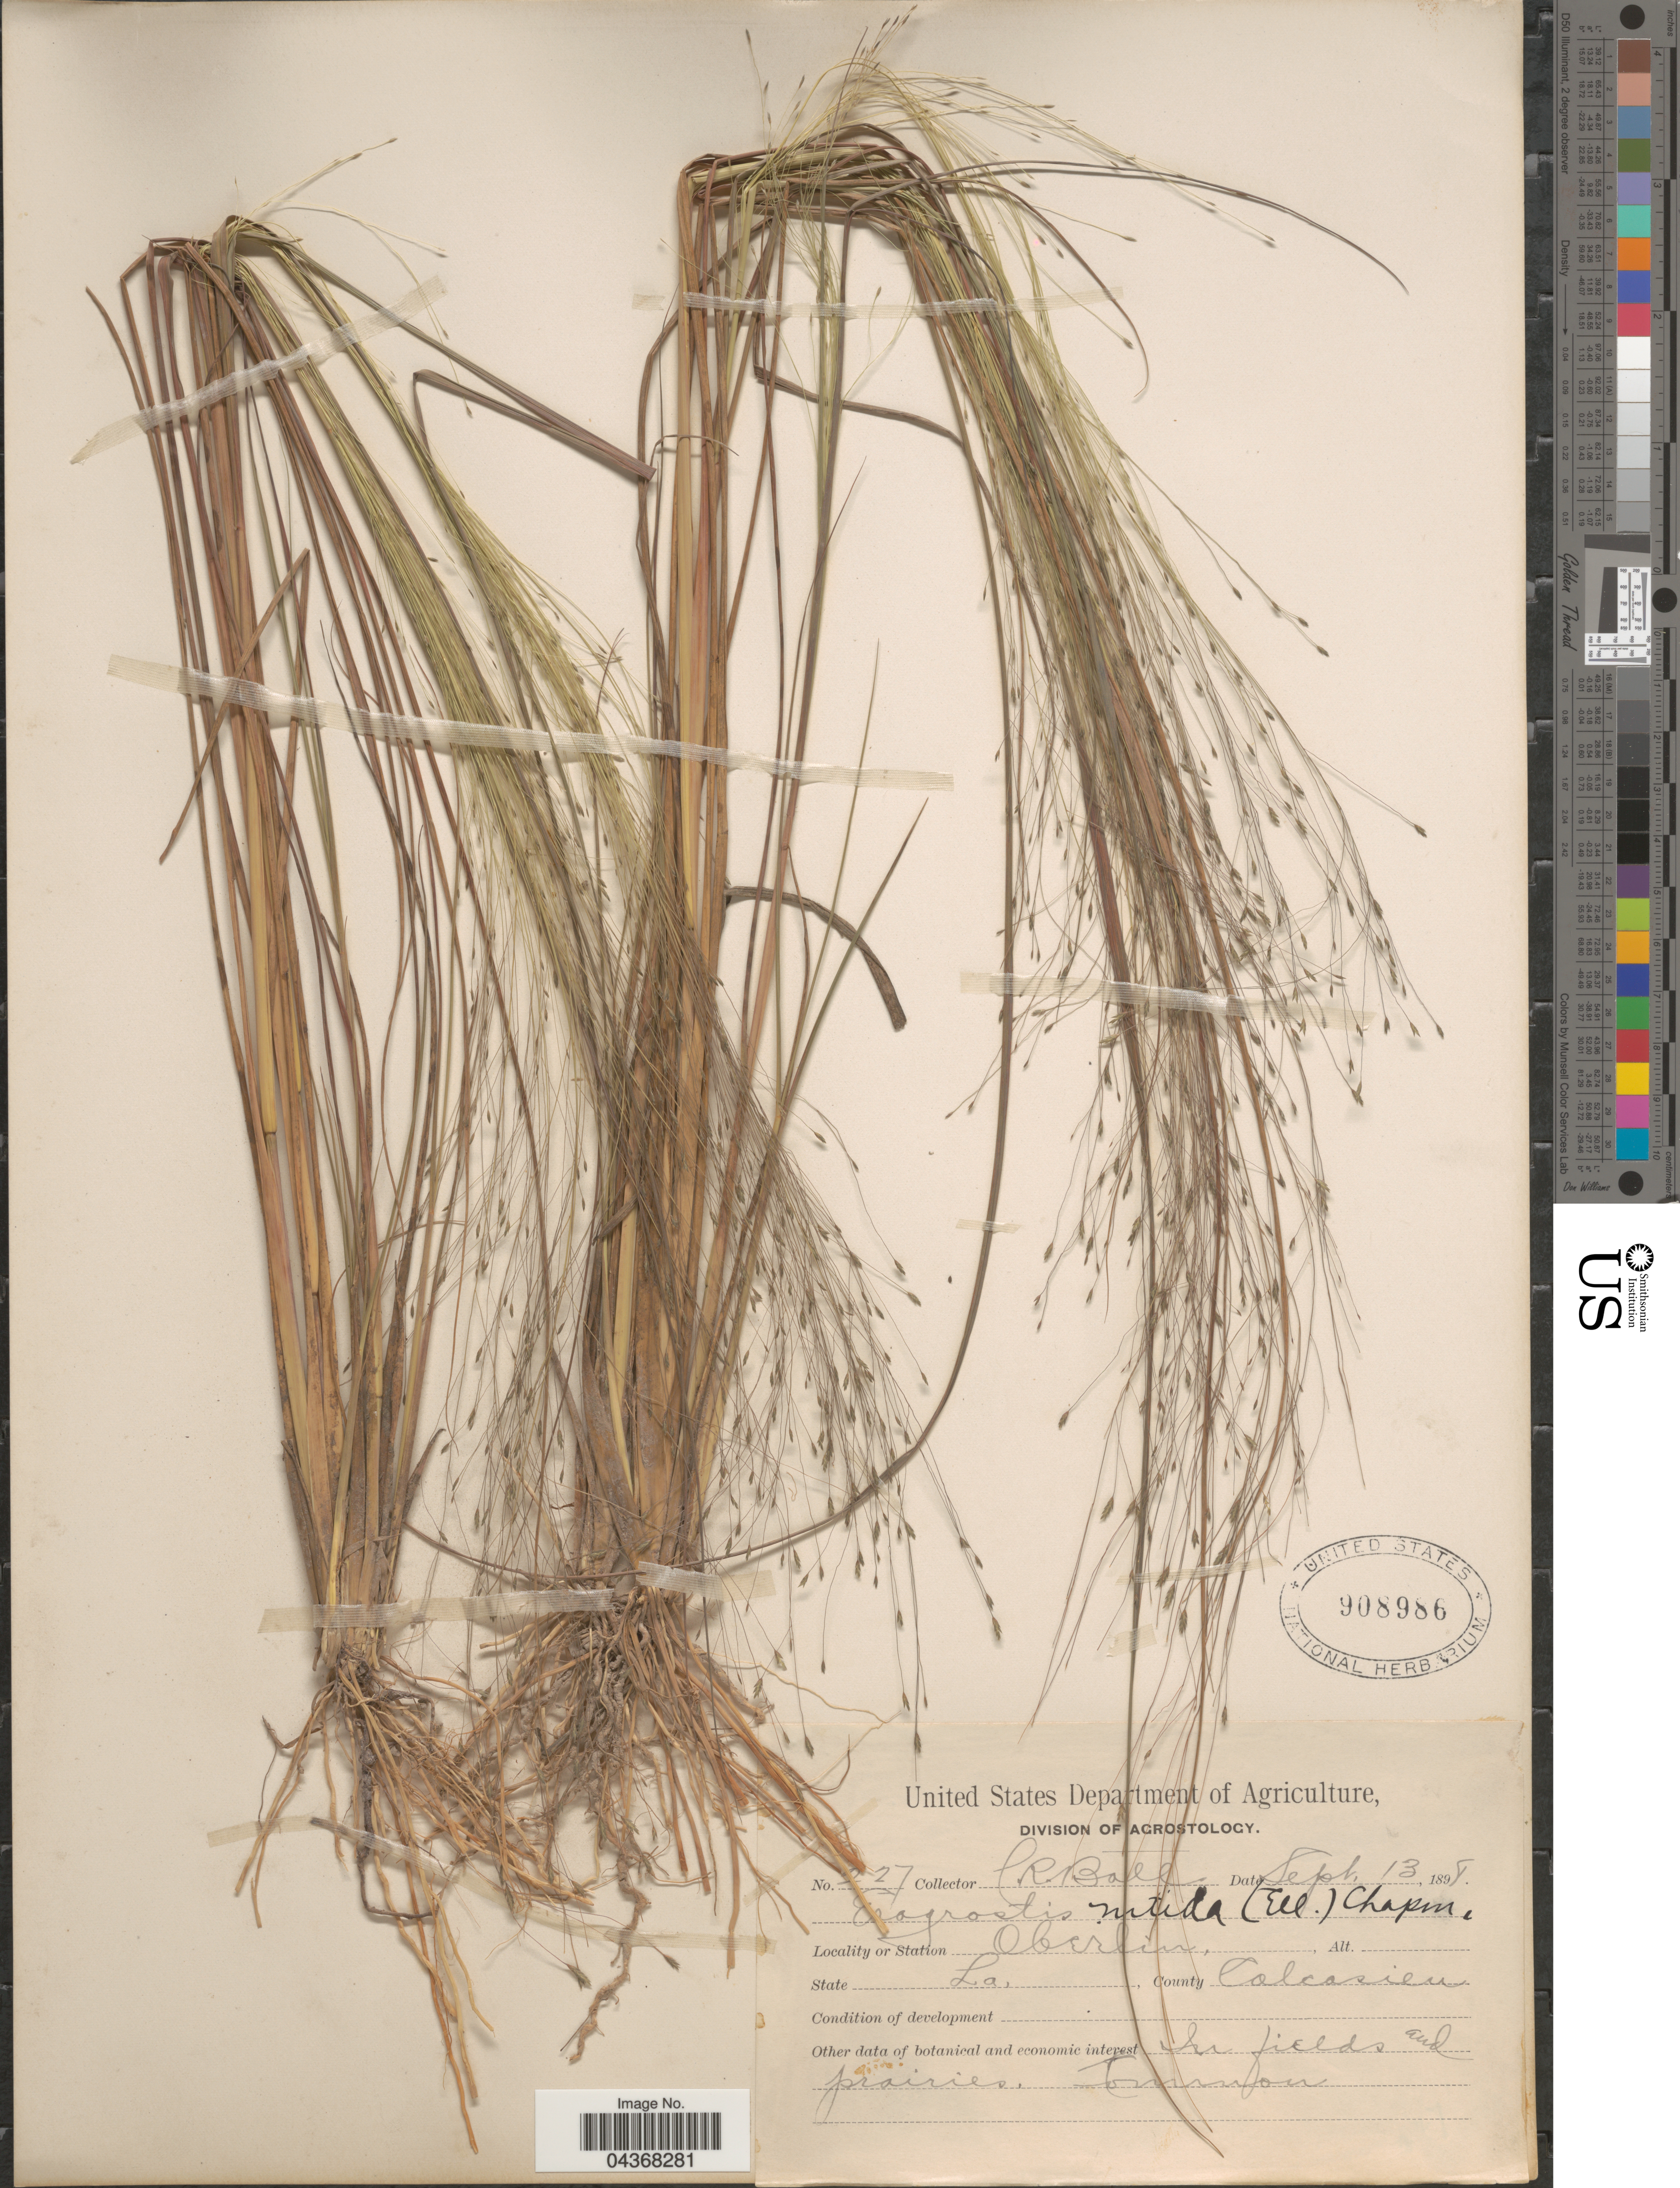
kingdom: Plantae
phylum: Tracheophyta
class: Liliopsida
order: Poales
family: Poaceae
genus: Eragrostis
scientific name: Eragrostis elliottii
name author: S. Watson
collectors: C. R. Ball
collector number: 227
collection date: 1898-09-13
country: United States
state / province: Louisiana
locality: Oberlin. County Calcasieu.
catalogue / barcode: US 908986